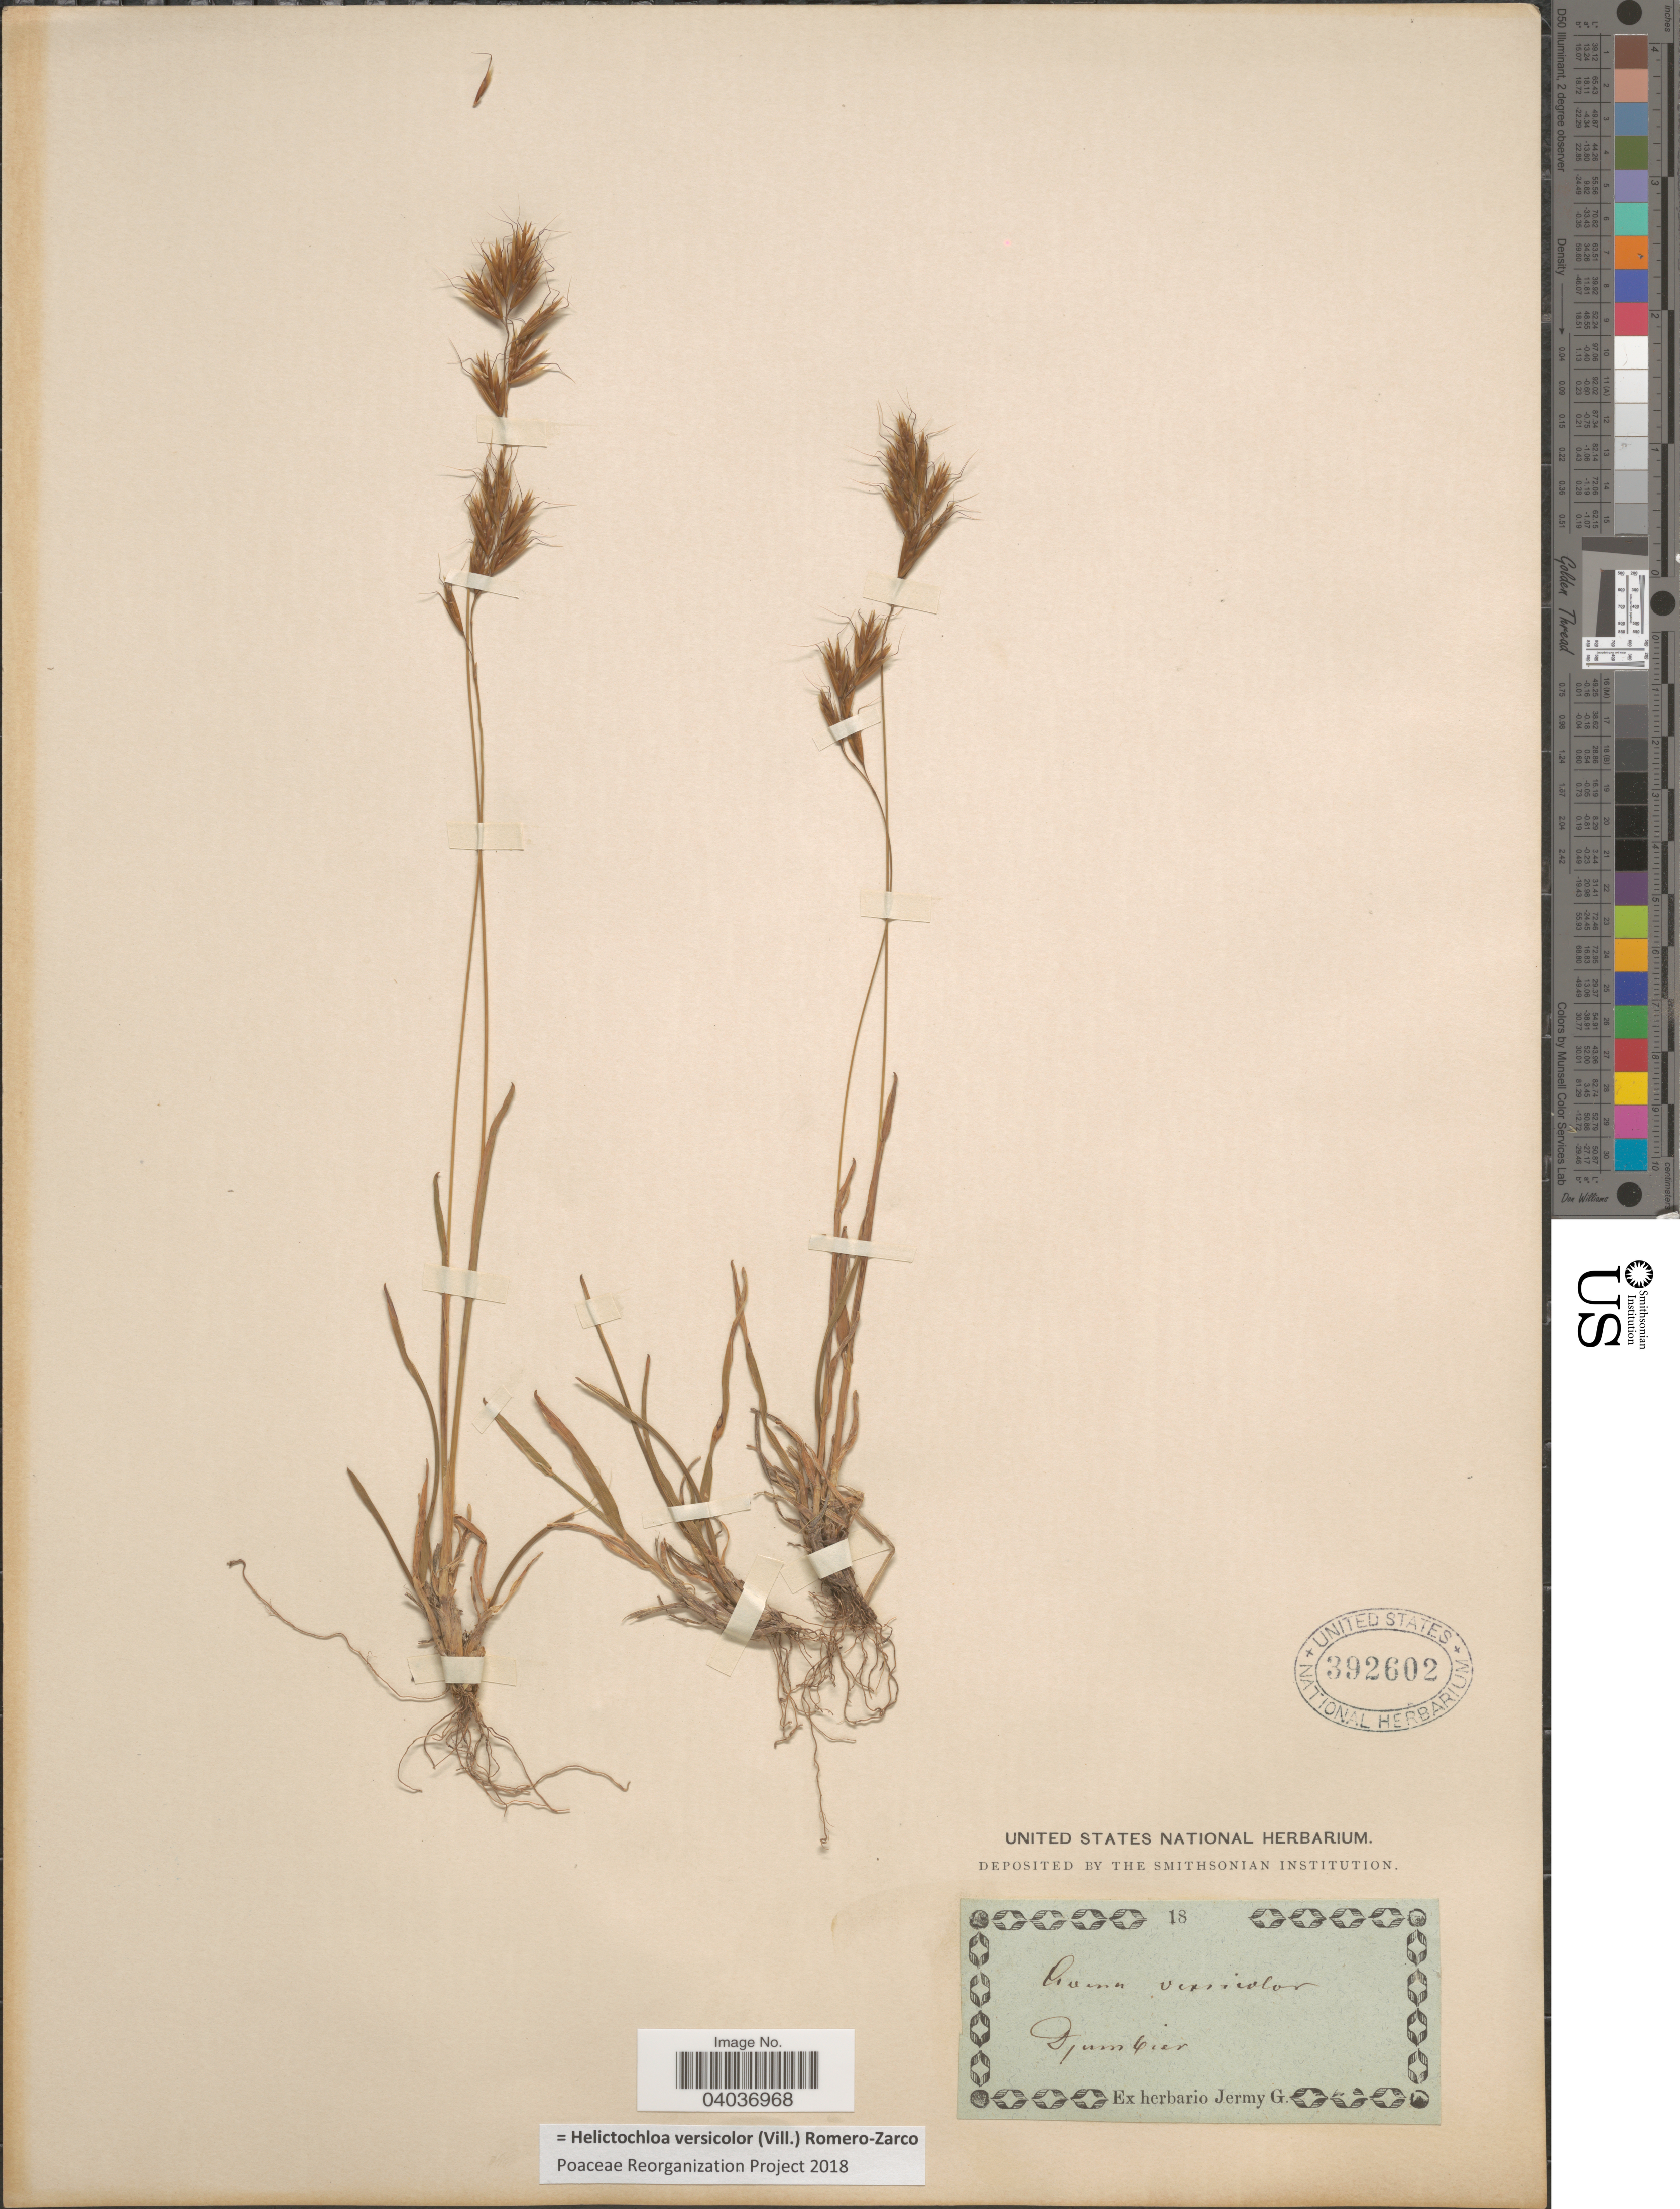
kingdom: Plantae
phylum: Tracheophyta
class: Liliopsida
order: Poales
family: Poaceae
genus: Helictochloa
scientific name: Helictochloa versicolor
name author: (Vill.) Romero Zarco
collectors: ex herb. G. Jermy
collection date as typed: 18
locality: Djumbier.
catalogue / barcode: US 392602